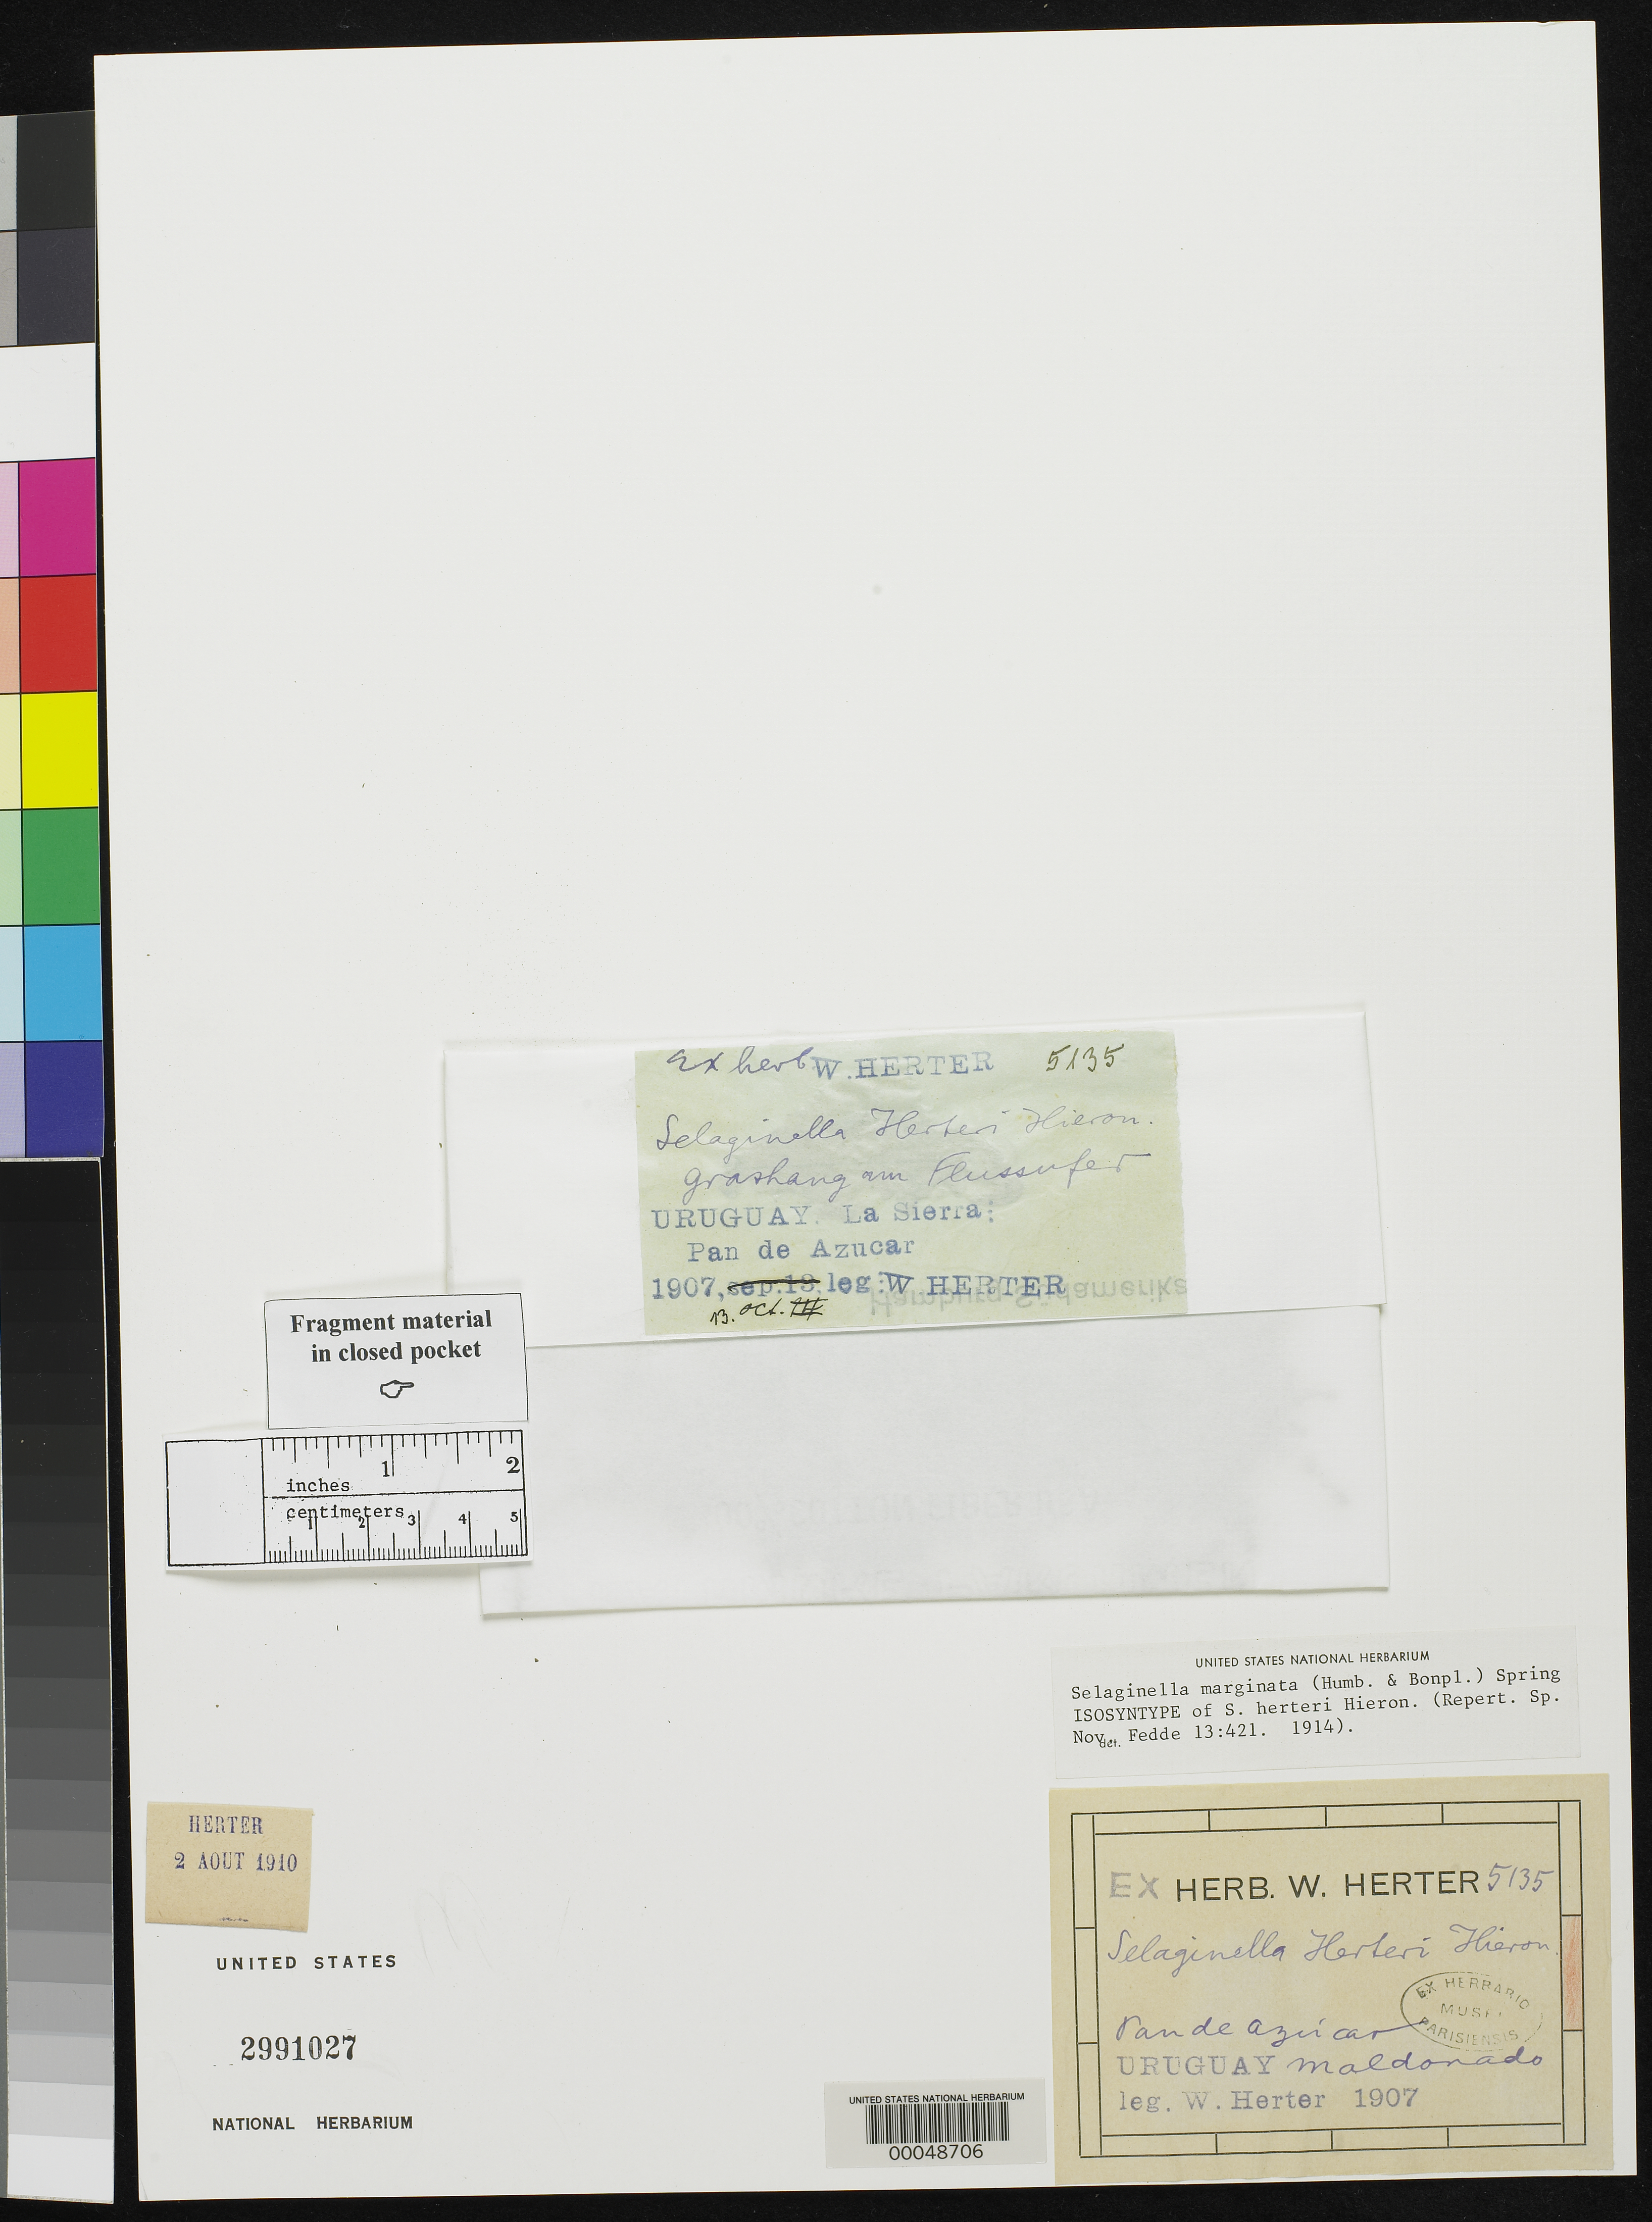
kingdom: Plantae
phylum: Tracheophyta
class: Lycopodiopsida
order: Selaginellales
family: Selaginellaceae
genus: Selaginella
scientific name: Selaginella herteri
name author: Hieron.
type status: Isosyntype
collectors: W. G. Herter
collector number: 5135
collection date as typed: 13 Oct 1907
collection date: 1907-10-13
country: Uruguay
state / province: Maldonado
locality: La Sierra, Pan de Azucar.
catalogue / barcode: US 2991027